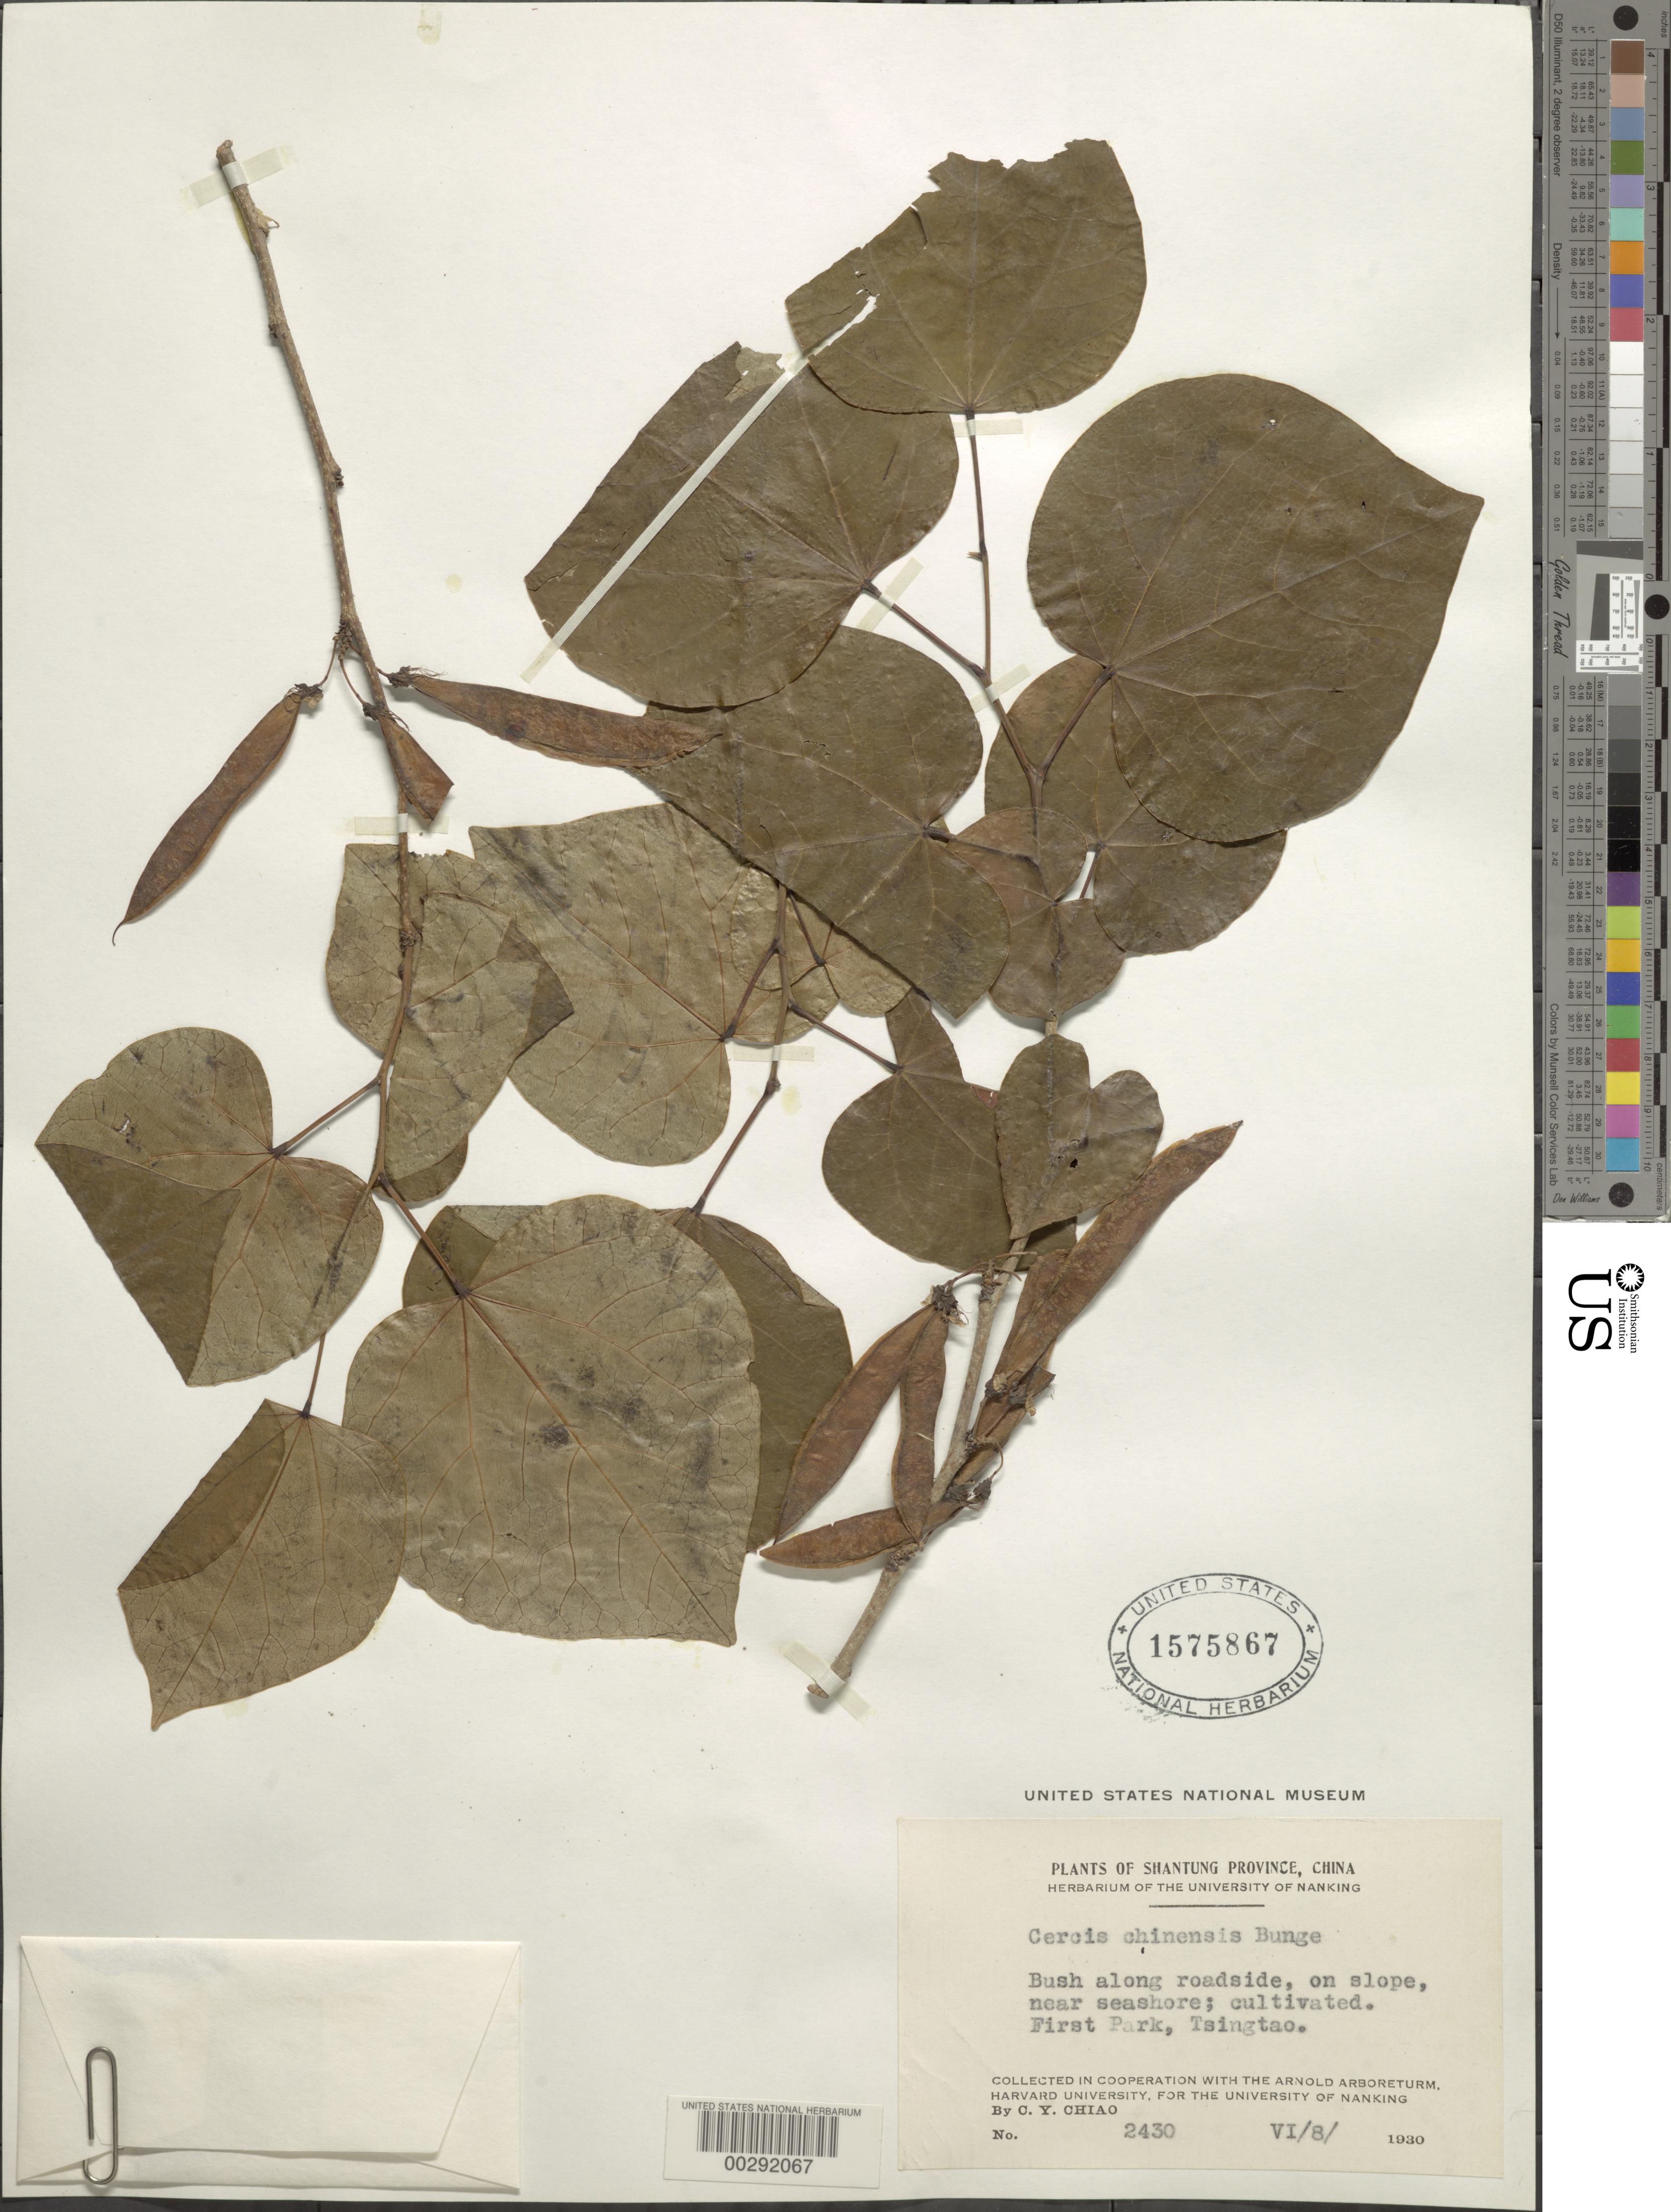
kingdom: Plantae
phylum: Tracheophyta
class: Magnoliopsida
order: Fabales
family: Fabaceae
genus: Cercis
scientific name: Cercis chinensis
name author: Bunge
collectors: C. Y. Chiao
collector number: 2430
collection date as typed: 08 Jun 1930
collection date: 1930-06-08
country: China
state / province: Shandong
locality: First park, tsingtao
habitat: Along roadside, near sea shore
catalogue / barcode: US 1575867